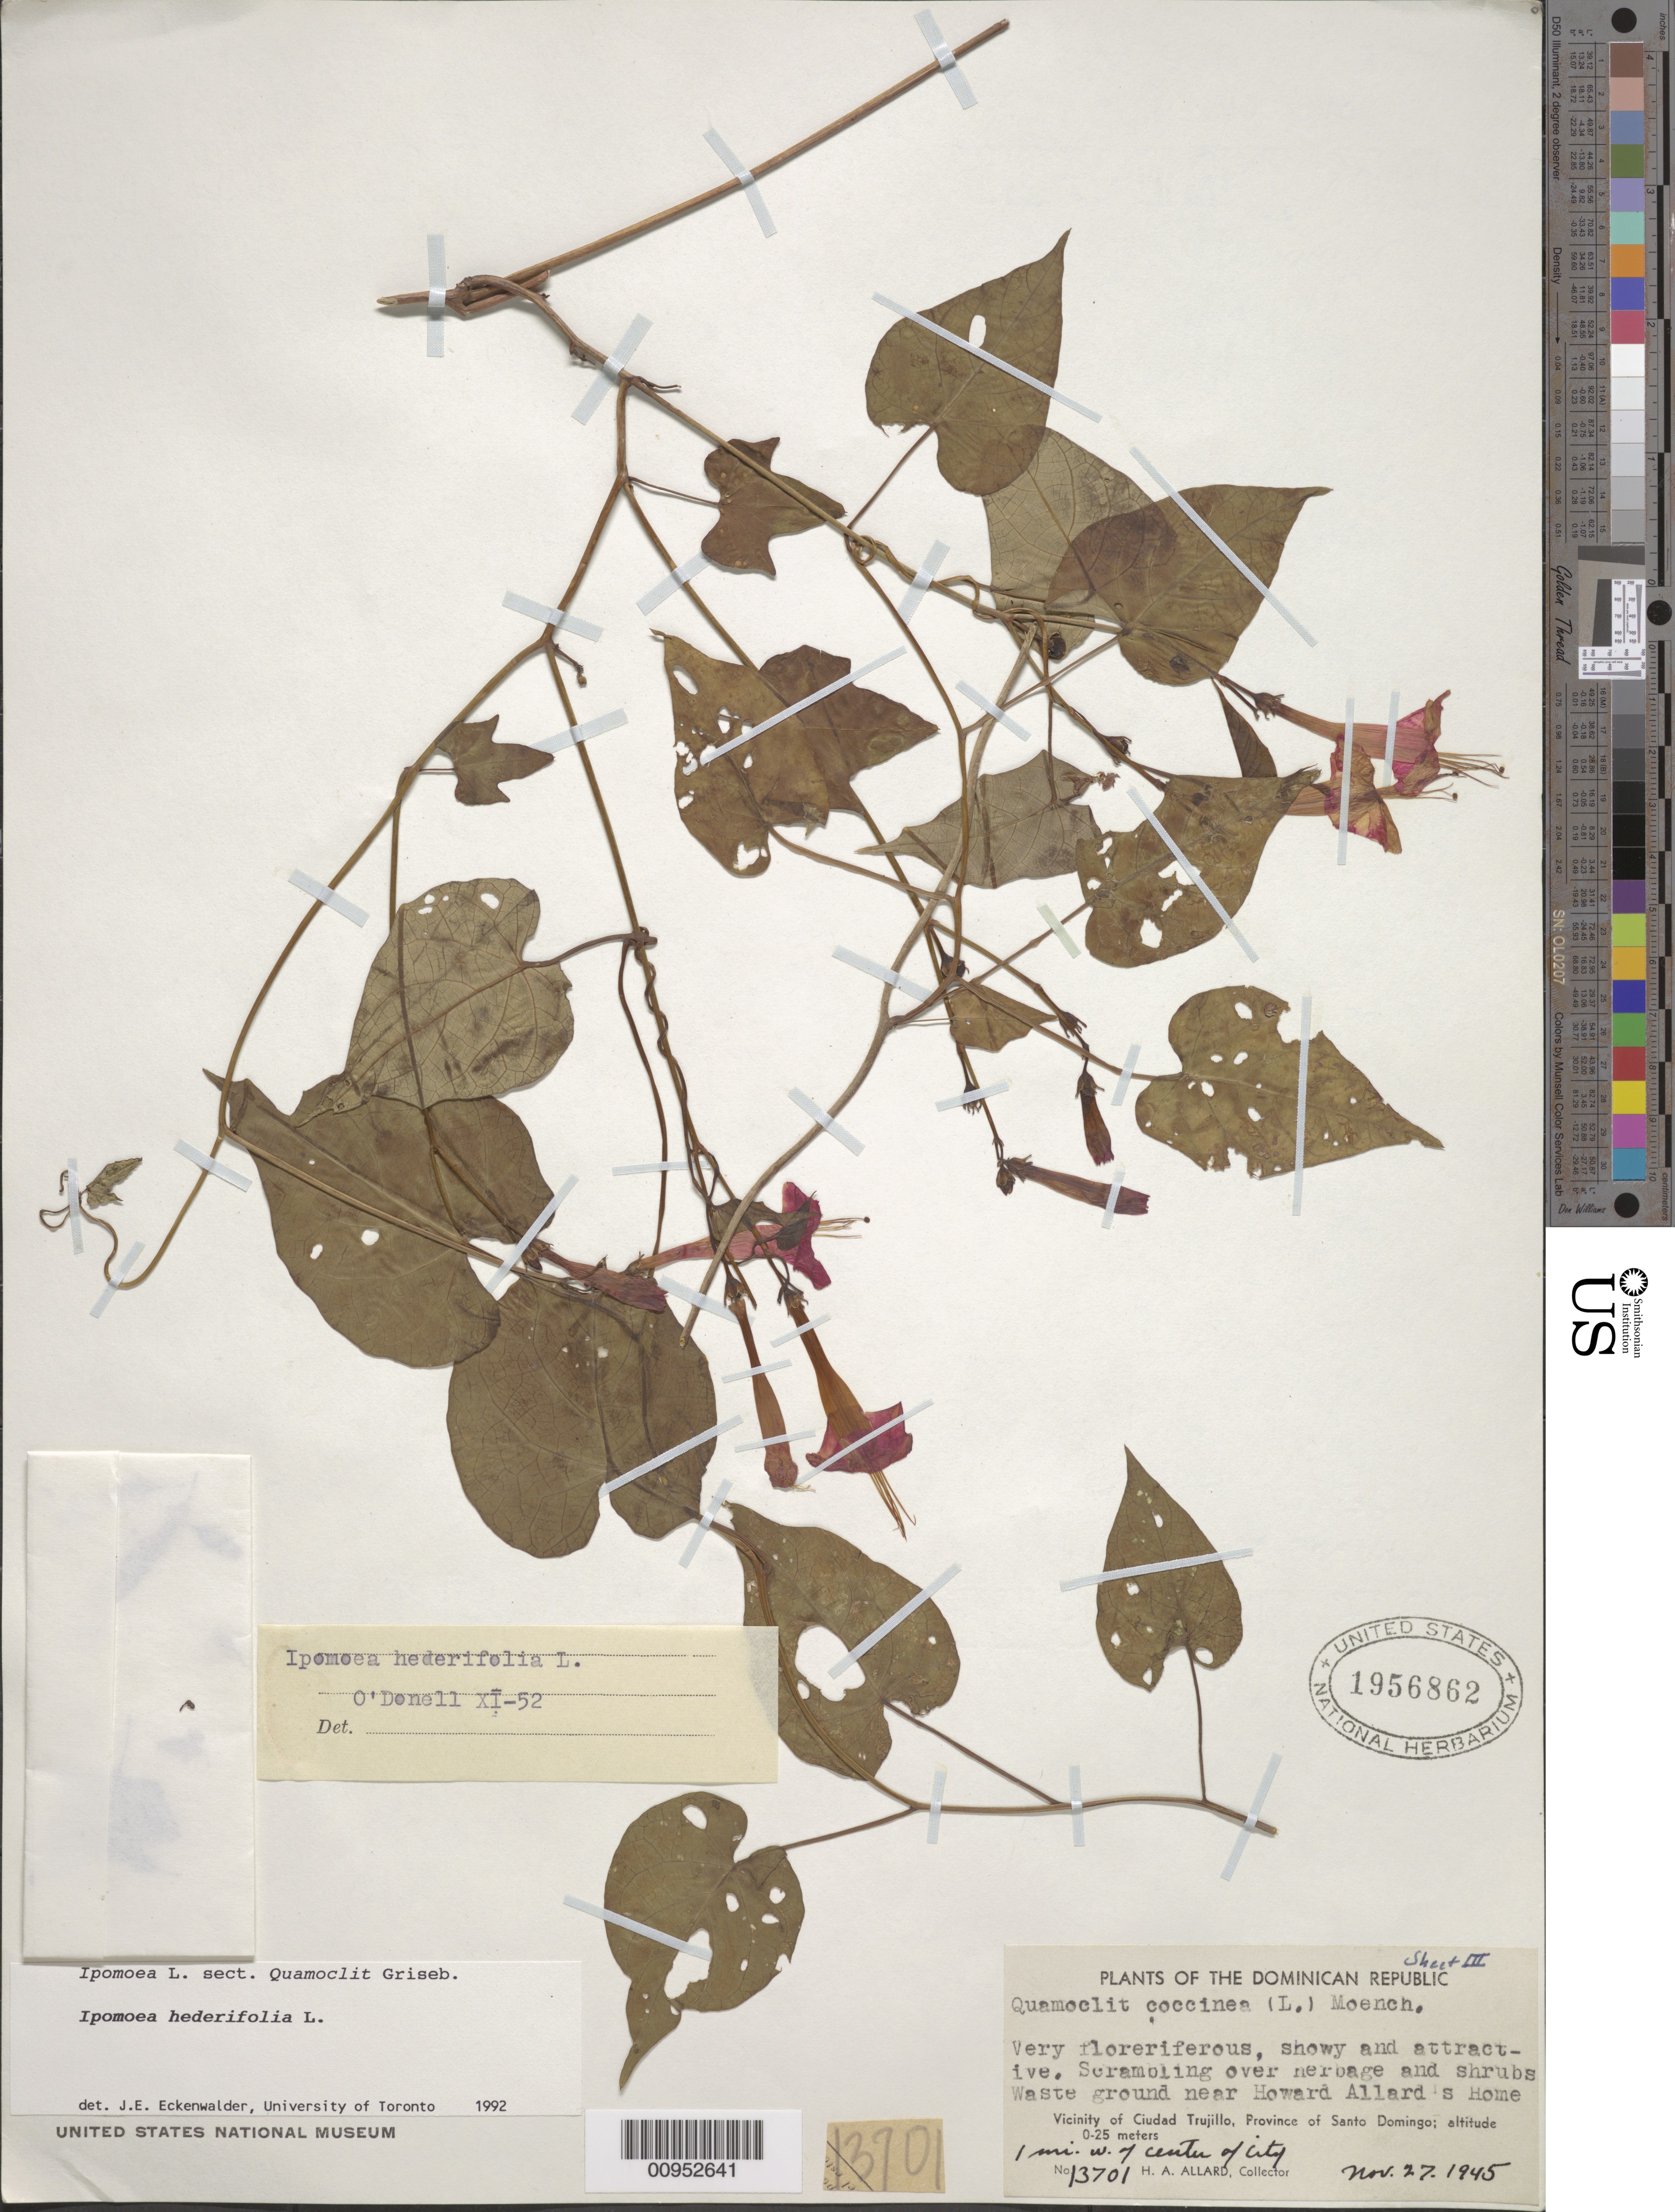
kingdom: Plantae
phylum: Tracheophyta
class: Magnoliopsida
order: Solanales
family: Convolvulaceae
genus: Ipomoea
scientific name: Ipomoea hederifolia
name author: L.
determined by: Eckenwalder, James E.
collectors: H. A. Allard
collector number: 13701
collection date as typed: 27 Nov 1945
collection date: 1945-11-27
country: Dominican Republic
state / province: Santo Domingo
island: Hispaniola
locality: Vicinity of Ciudad Trujillo, near Howard Allard's home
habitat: Waste ground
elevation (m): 0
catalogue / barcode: US 1956862